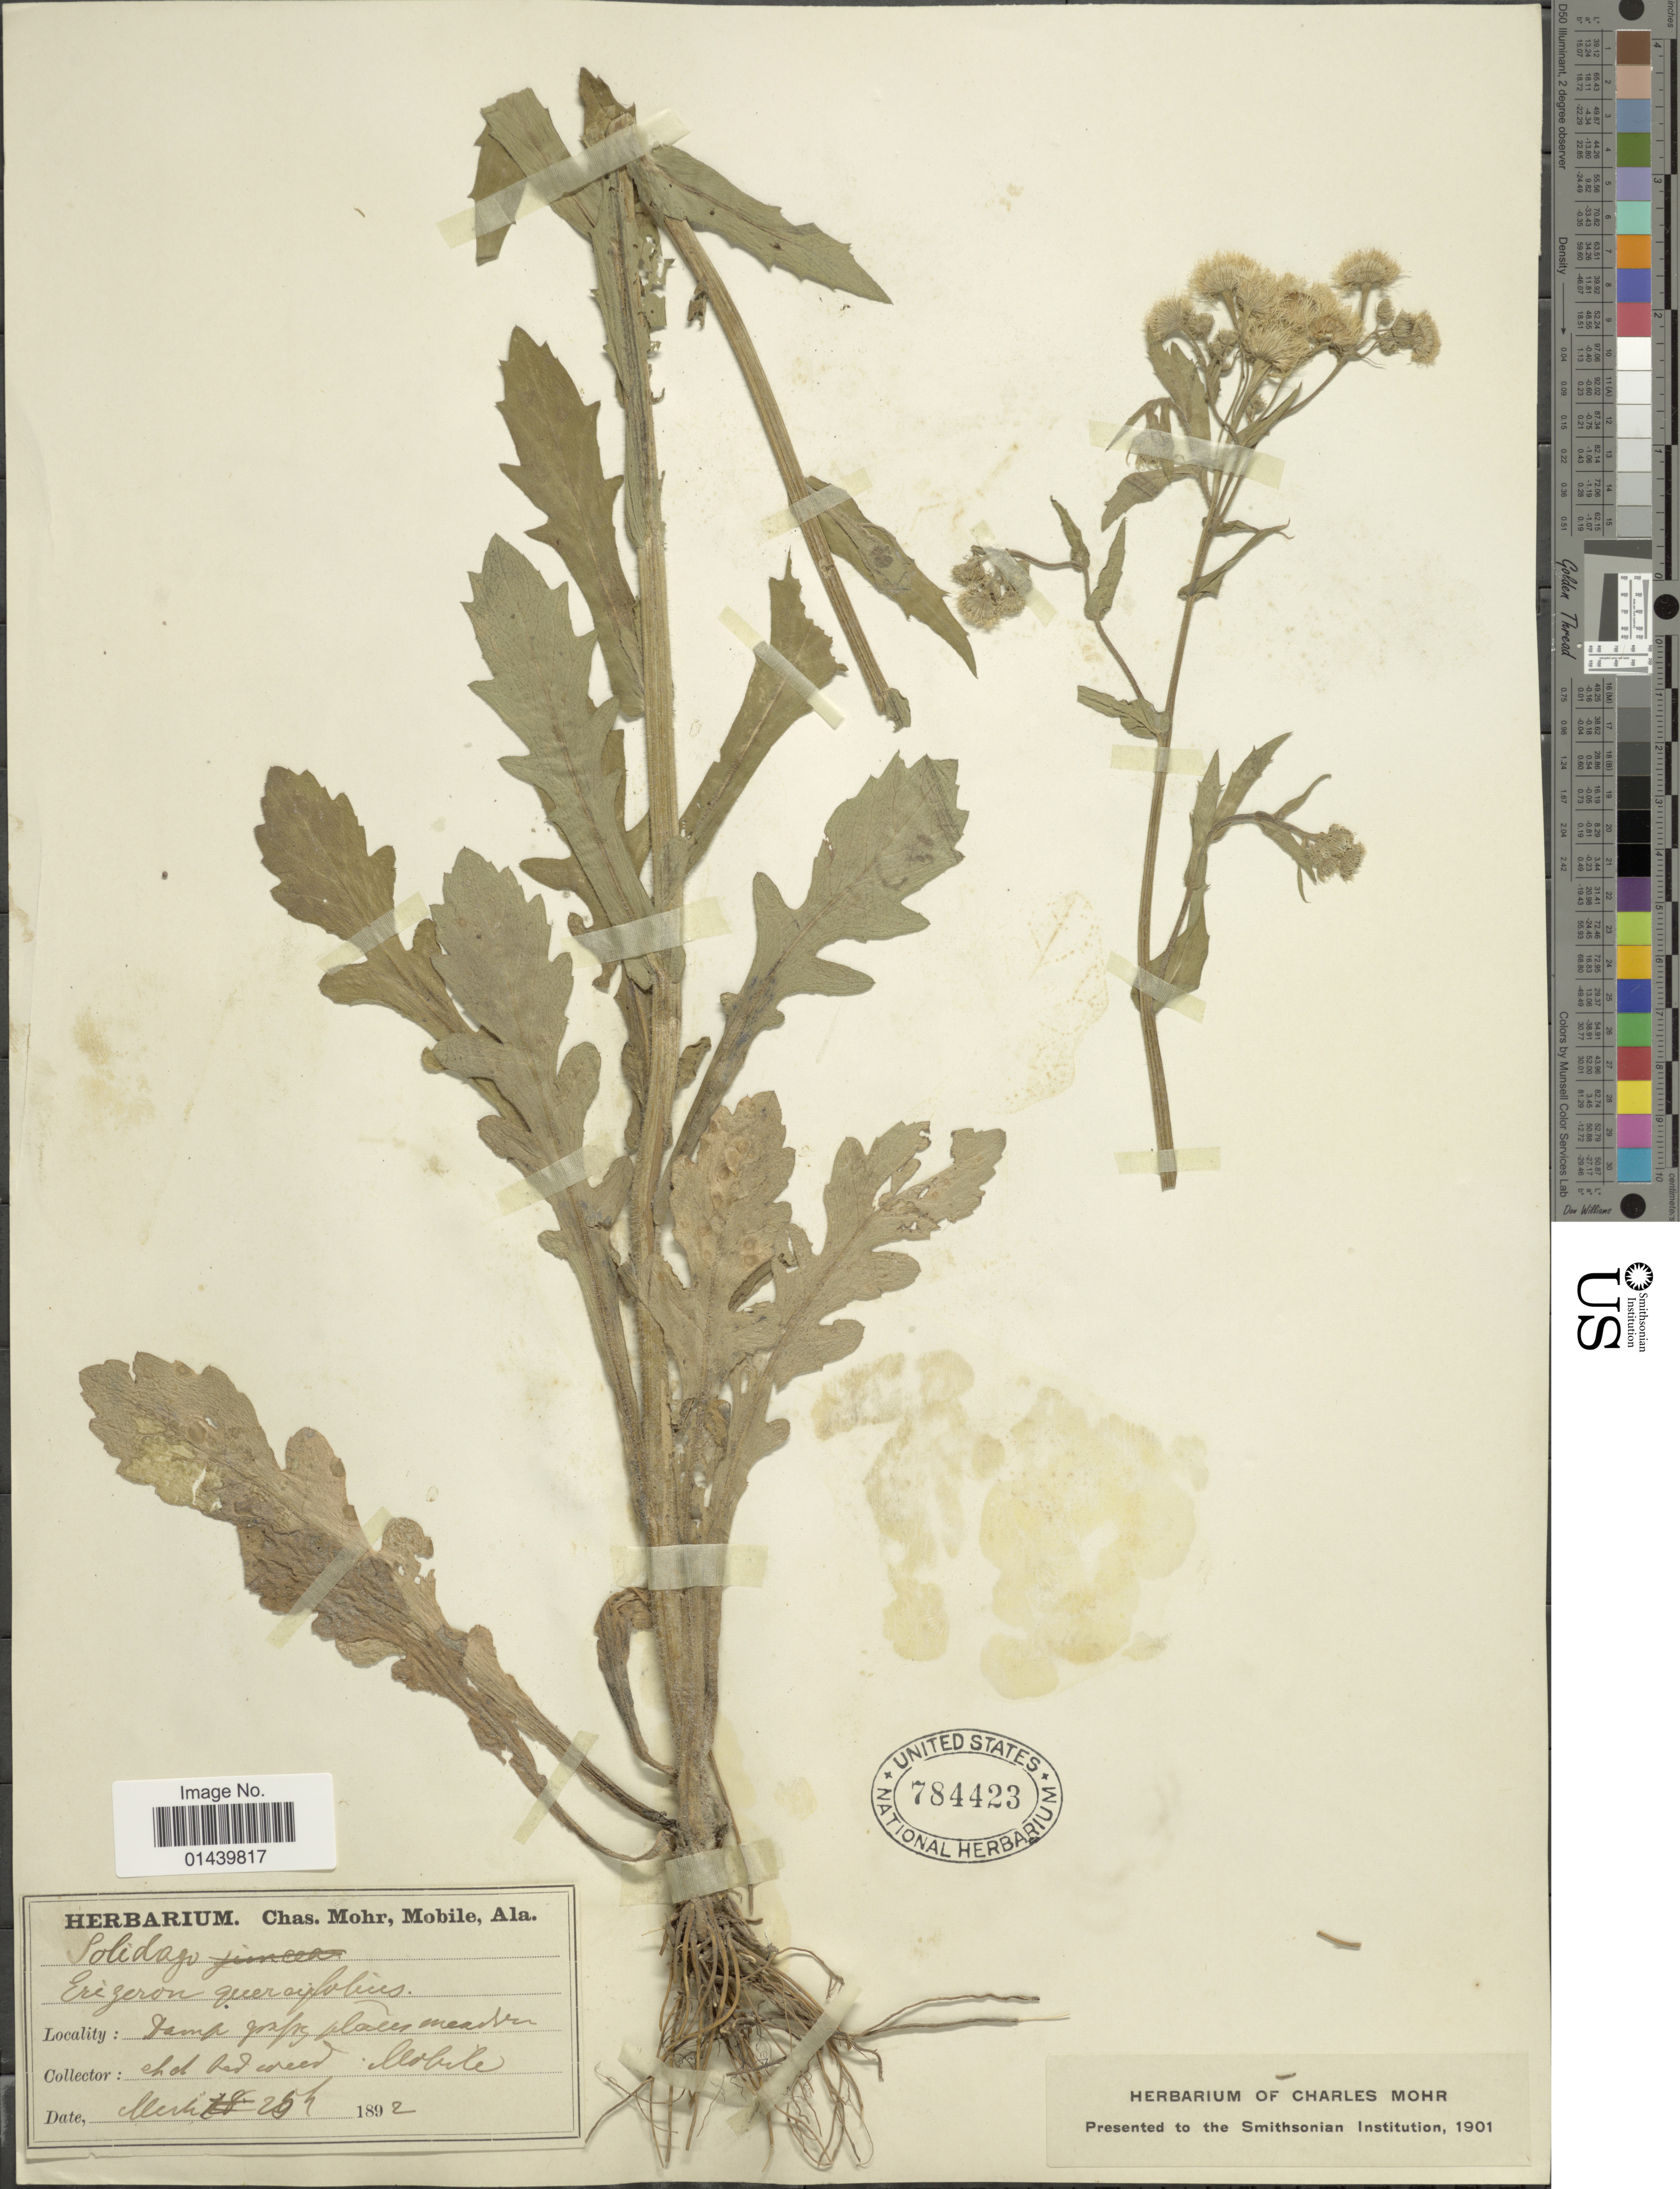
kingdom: Plantae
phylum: Tracheophyta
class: Magnoliopsida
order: Asterales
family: Asteraceae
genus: Erigeron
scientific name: Erigeron quercifolius Lam.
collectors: ex herb. Charles Mohr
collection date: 1892-03-25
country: United States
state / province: Alabama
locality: Damp graphs slaces measter. Mobile.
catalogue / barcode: US 784423